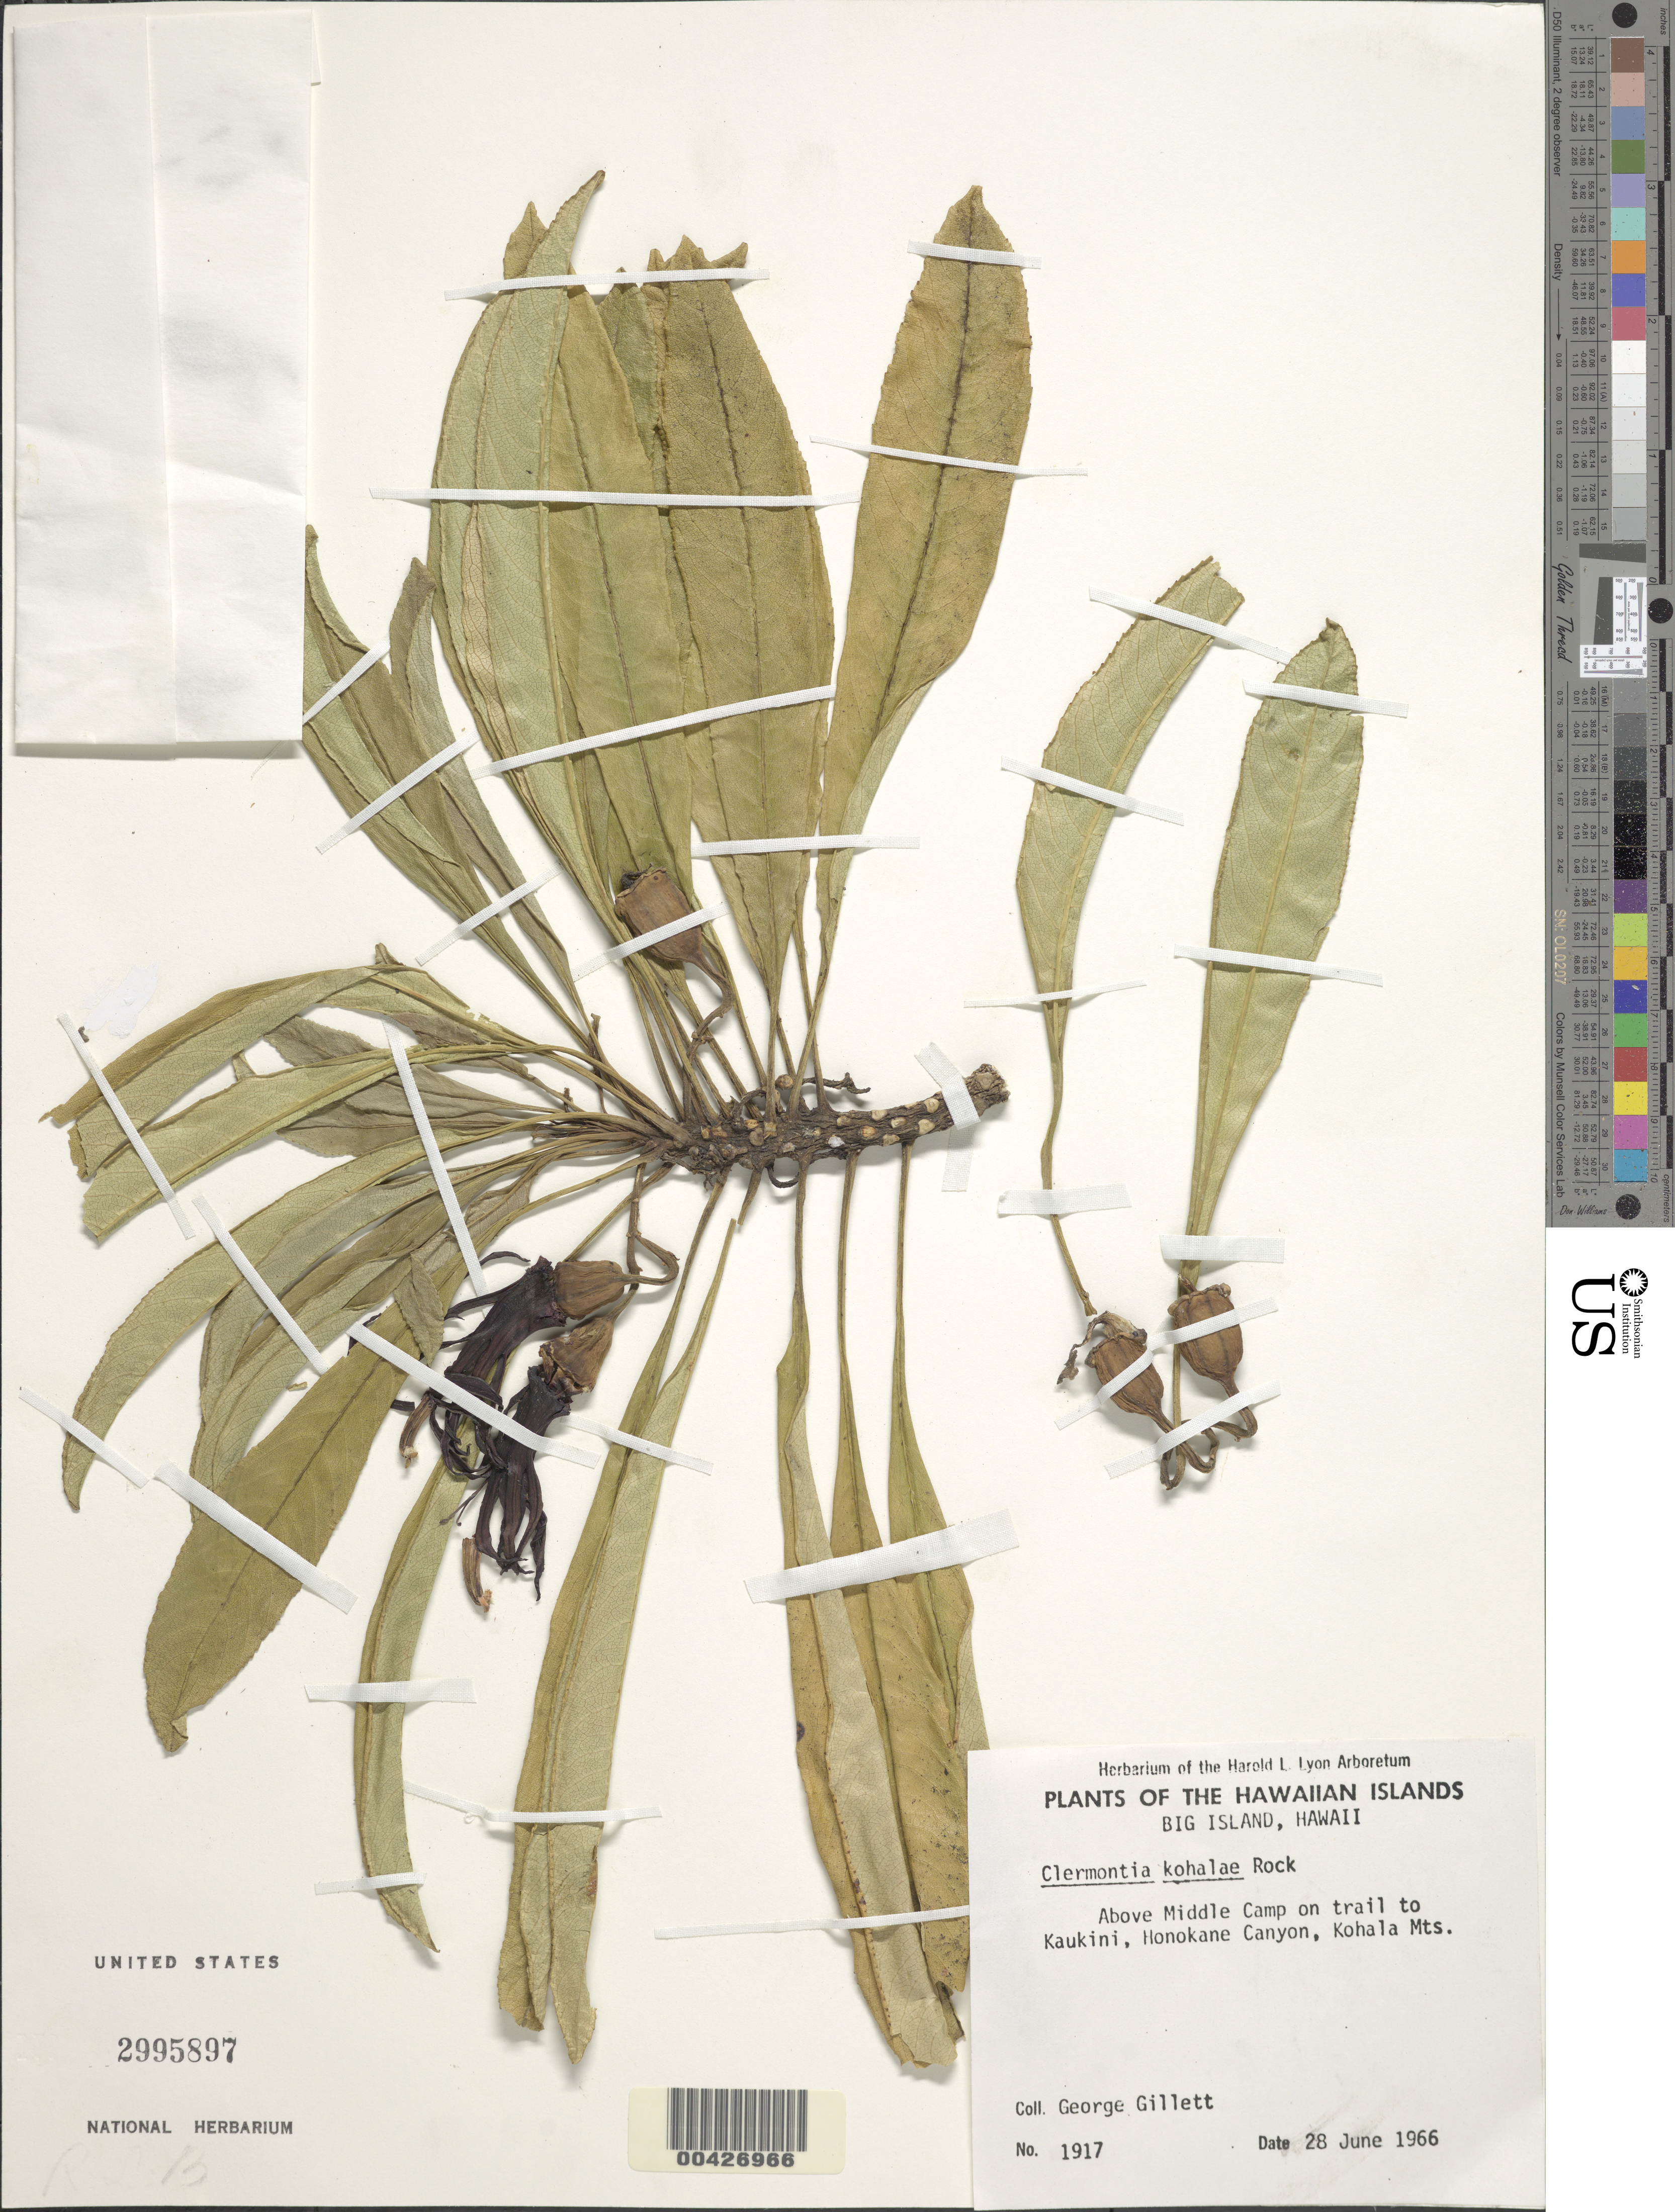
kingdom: Plantae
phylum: Tracheophyta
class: Magnoliopsida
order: Asterales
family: Campanulaceae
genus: Clermontia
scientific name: Clermontia kohalae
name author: Rock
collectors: G. Gillett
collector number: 1917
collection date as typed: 28 Jun 1966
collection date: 1966-06-28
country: United States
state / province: Hawaii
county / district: Hawaii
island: Hawaii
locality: above Middle Camp on trail to Kaukini, Honokane Canyon, Kohala Mountains; Big Island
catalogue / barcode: US 2995897